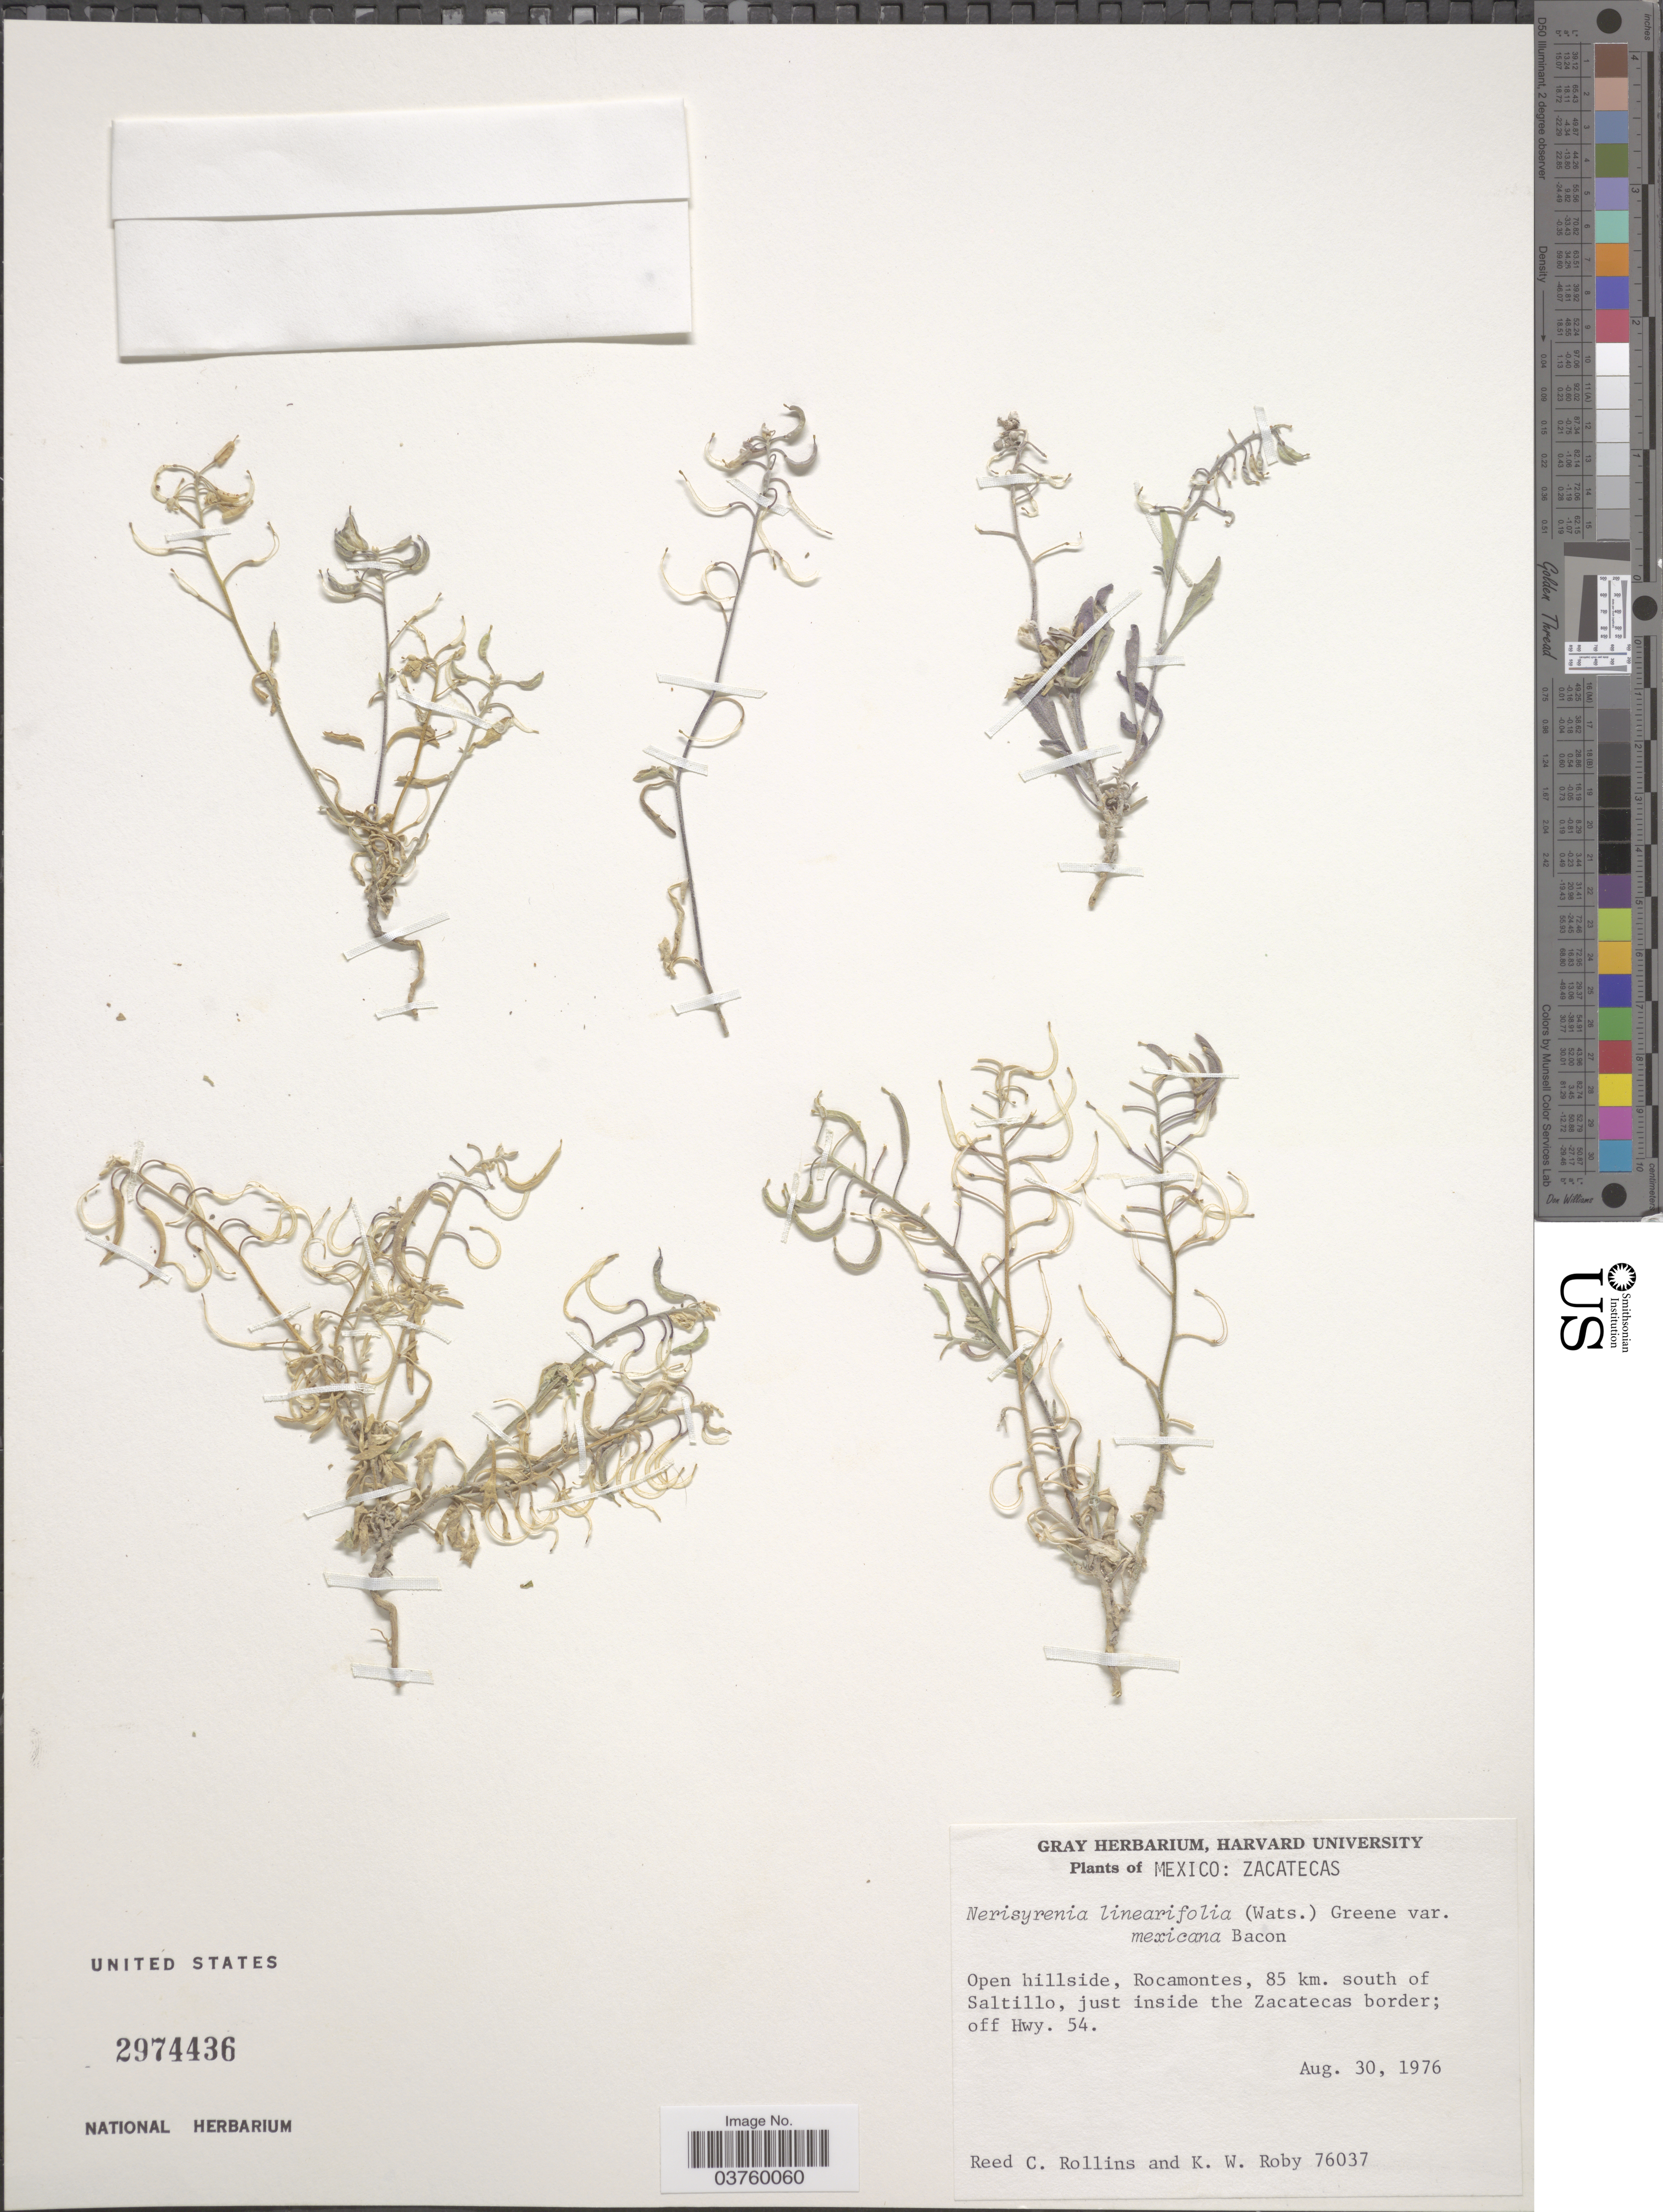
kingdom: Plantae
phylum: Tracheophyta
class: Magnoliopsida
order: Brassicales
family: Brassicaceae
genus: Nerisyrenia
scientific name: Nerisyrenia linearifolia var. mexicana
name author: J.D. Bacon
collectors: R. C. Rollins & K. W. Roby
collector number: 76037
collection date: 1976-08-30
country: Mexico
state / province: Zacatecas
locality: Rocamontes, 85 km. south of Saltillo, just inside the Zacatecas border; off Hwy. 54.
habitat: open hillside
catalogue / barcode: US 2974436